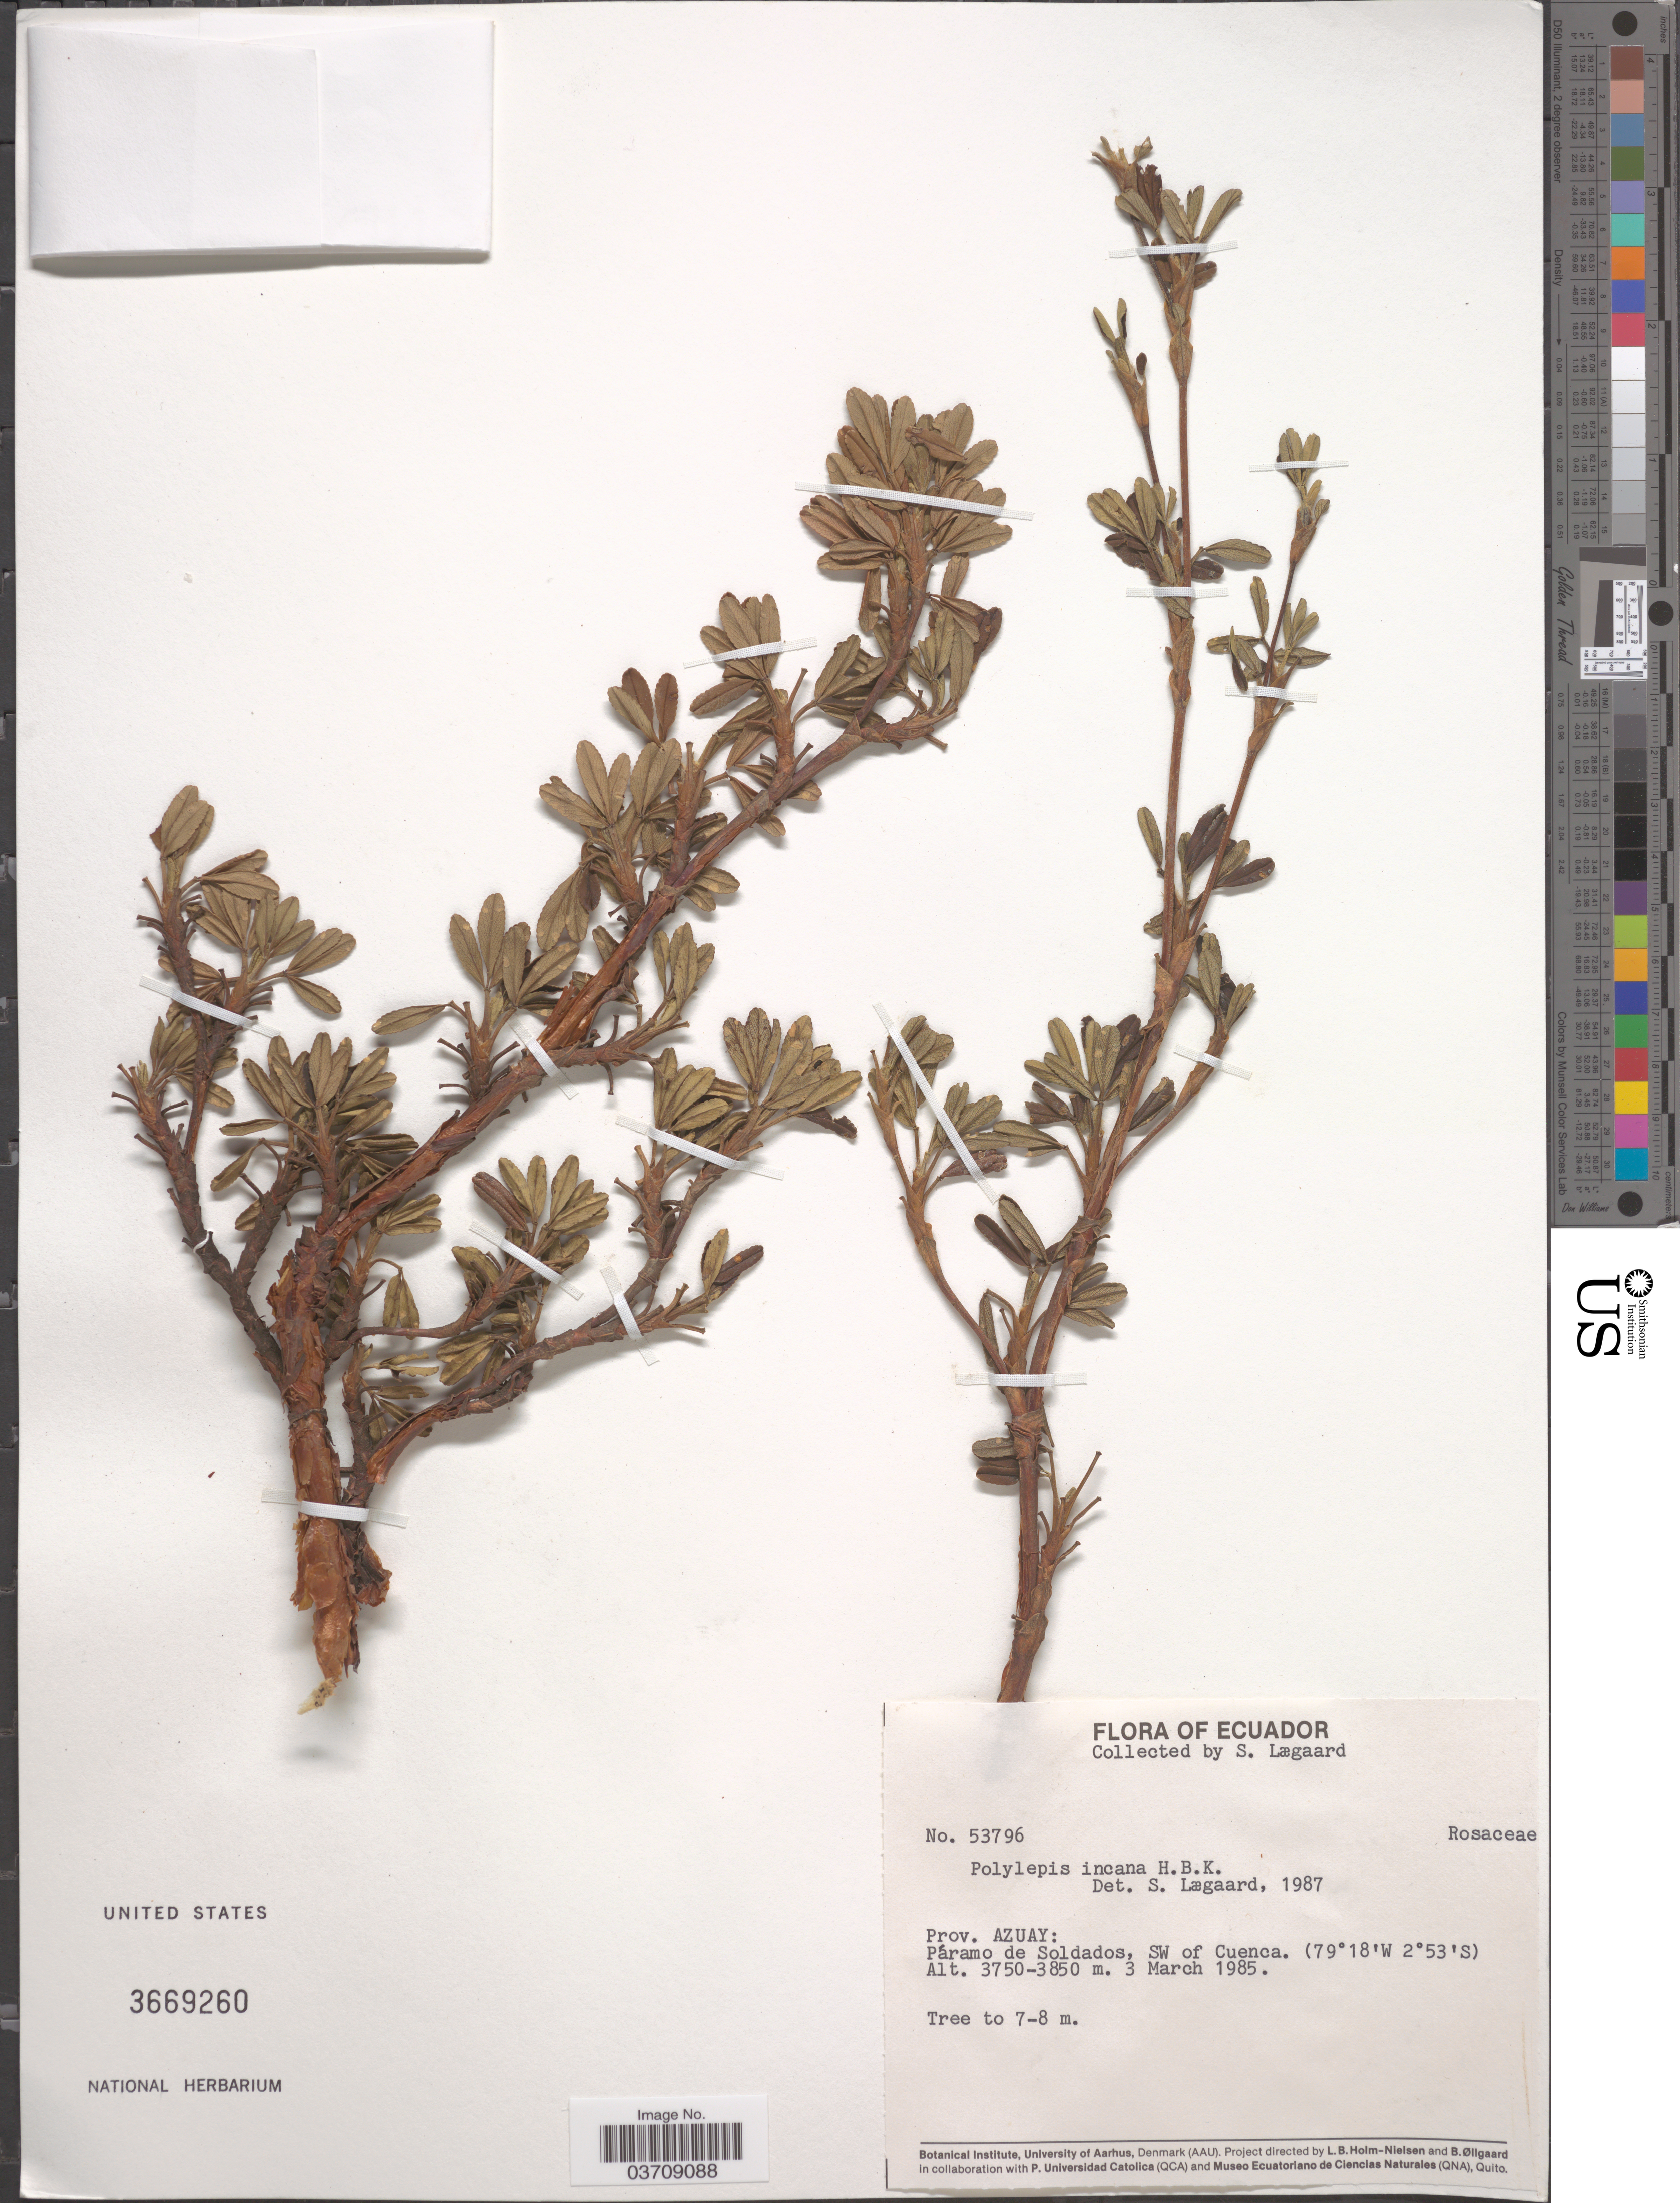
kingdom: Plantae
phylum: Tracheophyta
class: Magnoliopsida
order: Rosales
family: Rosaceae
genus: Polylepis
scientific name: Polylepis incana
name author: Kunth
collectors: S. Lægaard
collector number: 53796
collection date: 1985-03-03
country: Ecuador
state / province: Azuay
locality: Páramo de Soldados, SW of Cuenca.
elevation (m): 3750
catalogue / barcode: US 3669260